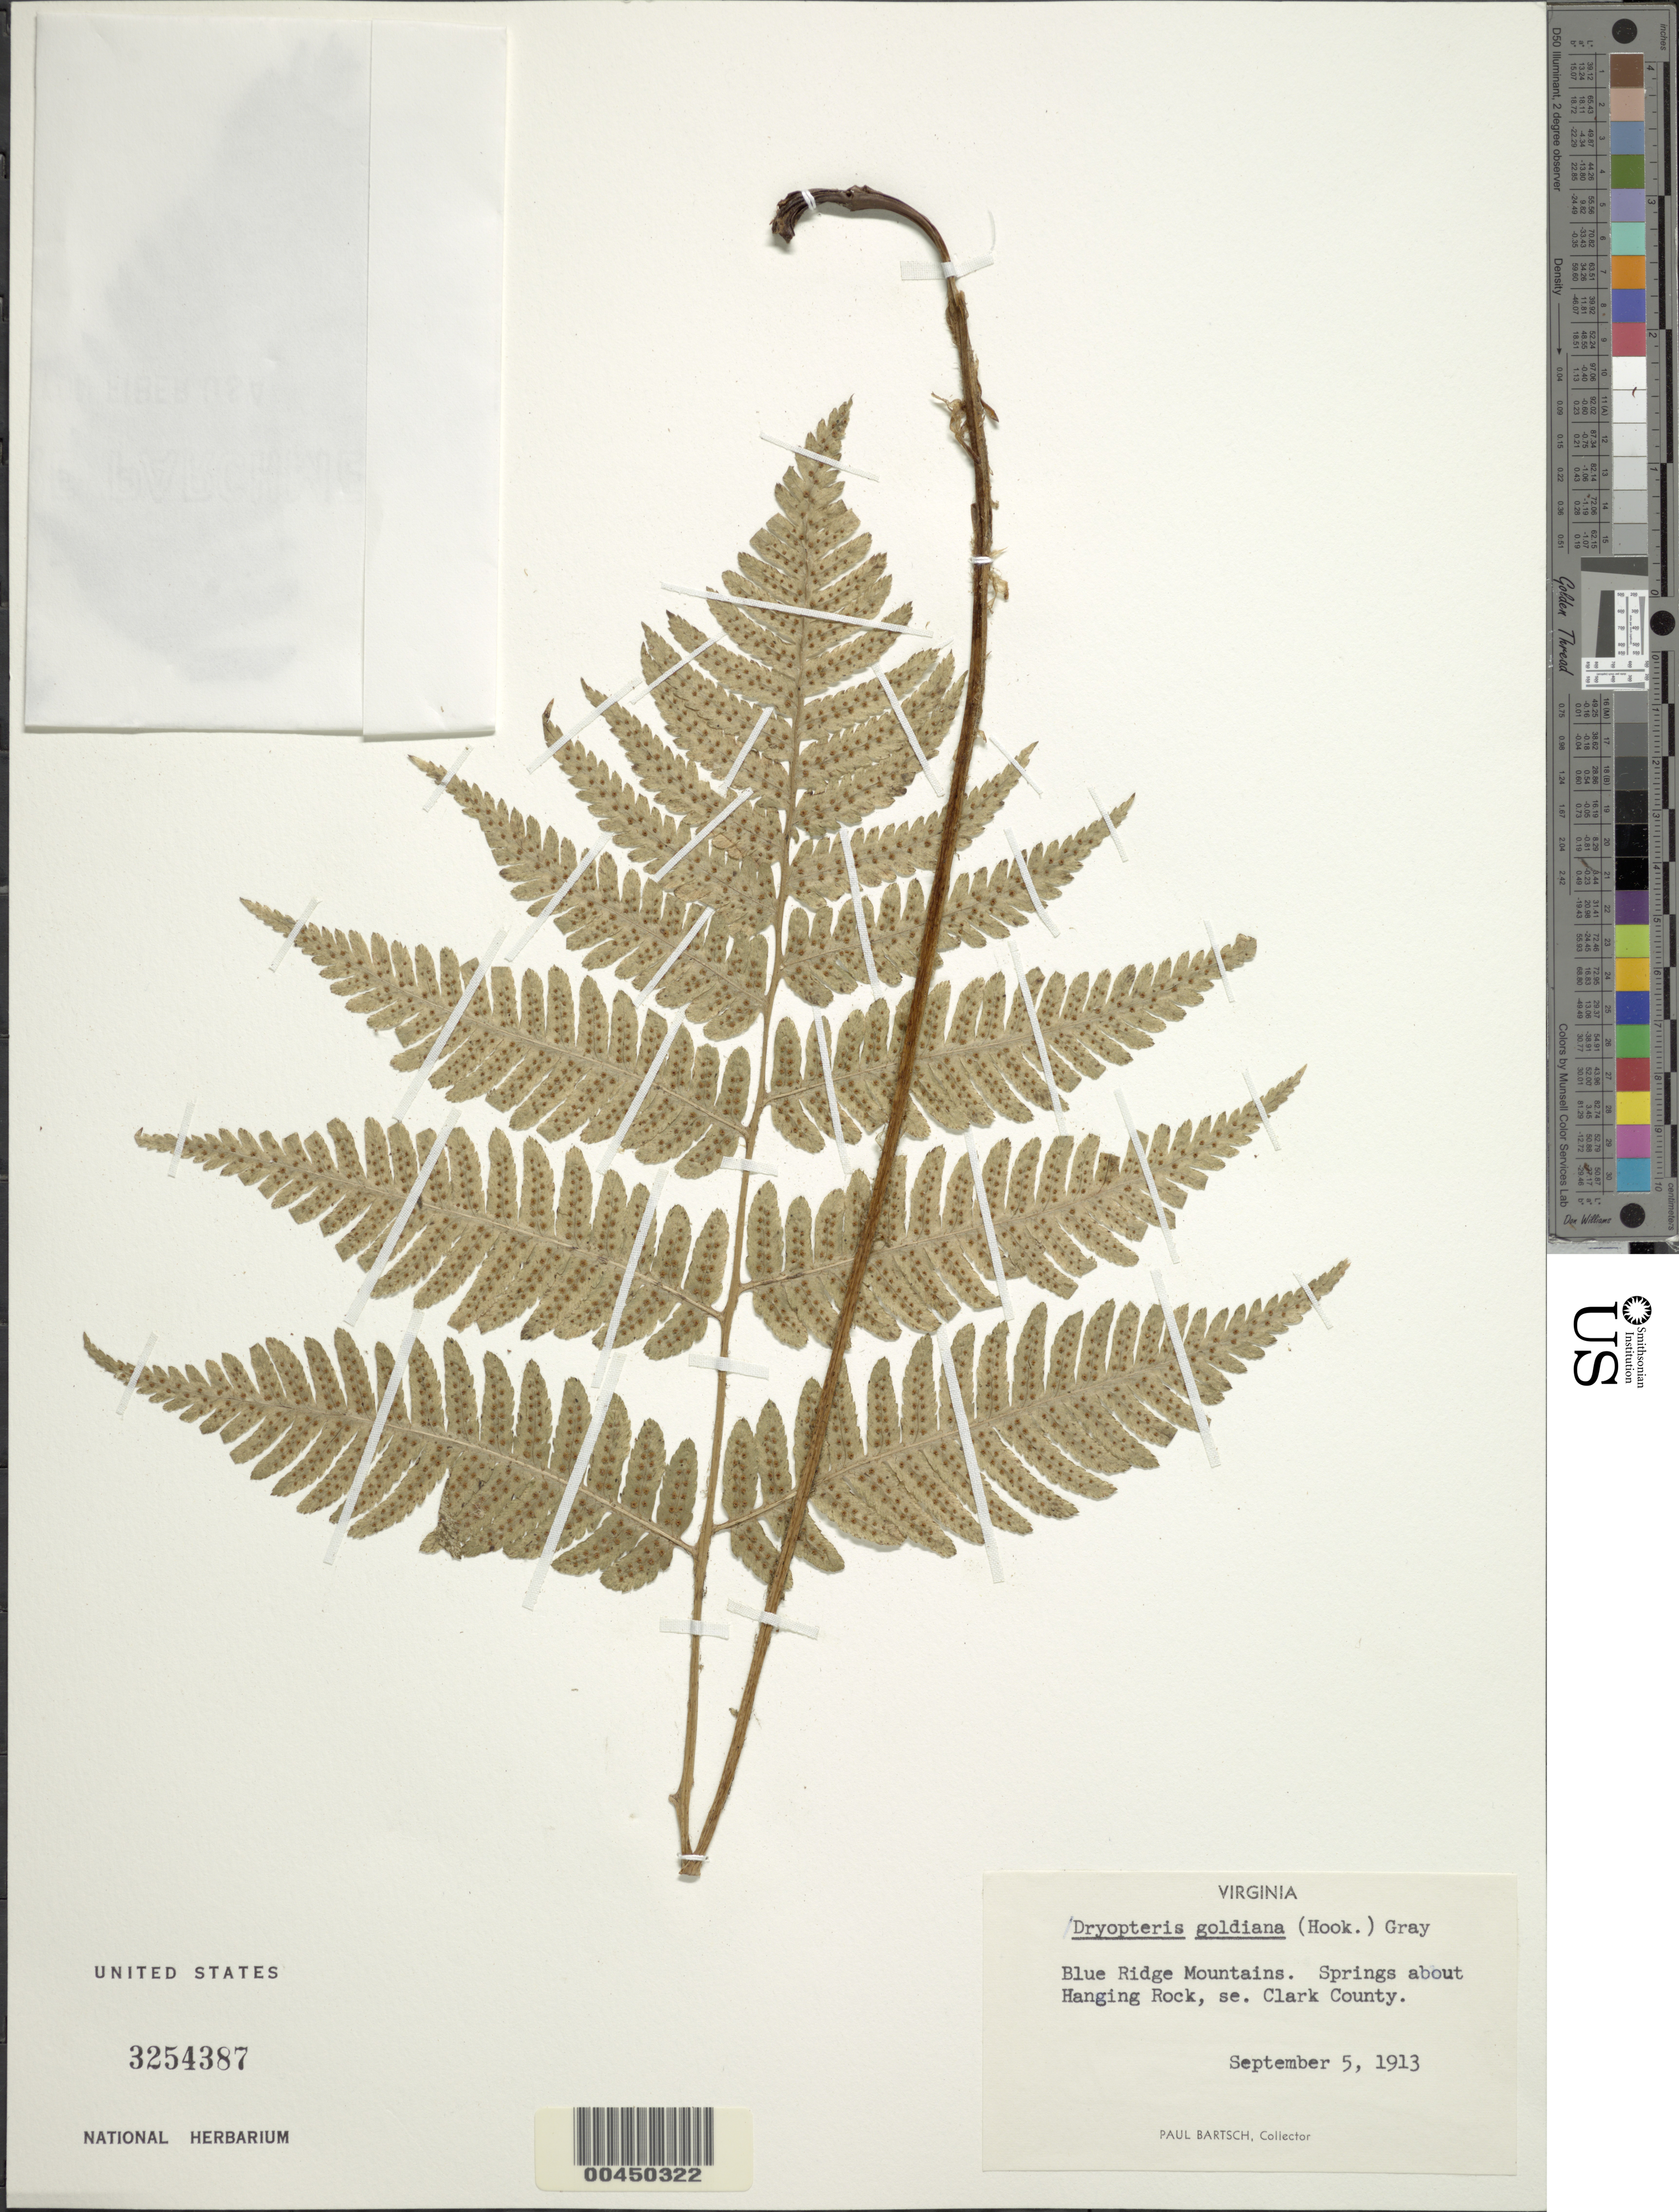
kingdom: Plantae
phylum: Tracheophyta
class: Polypodiopsida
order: Polypodiales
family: Dryopteridaceae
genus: Dryopteris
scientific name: Dryopteris goldiana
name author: (Hook. ex Goldie) A. Gray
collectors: P. Bartsch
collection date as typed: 05 Sep 1913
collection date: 1913-09-05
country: United States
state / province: Virginia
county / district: Clarke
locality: Blue ridge, hanging rock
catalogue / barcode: US 3254387